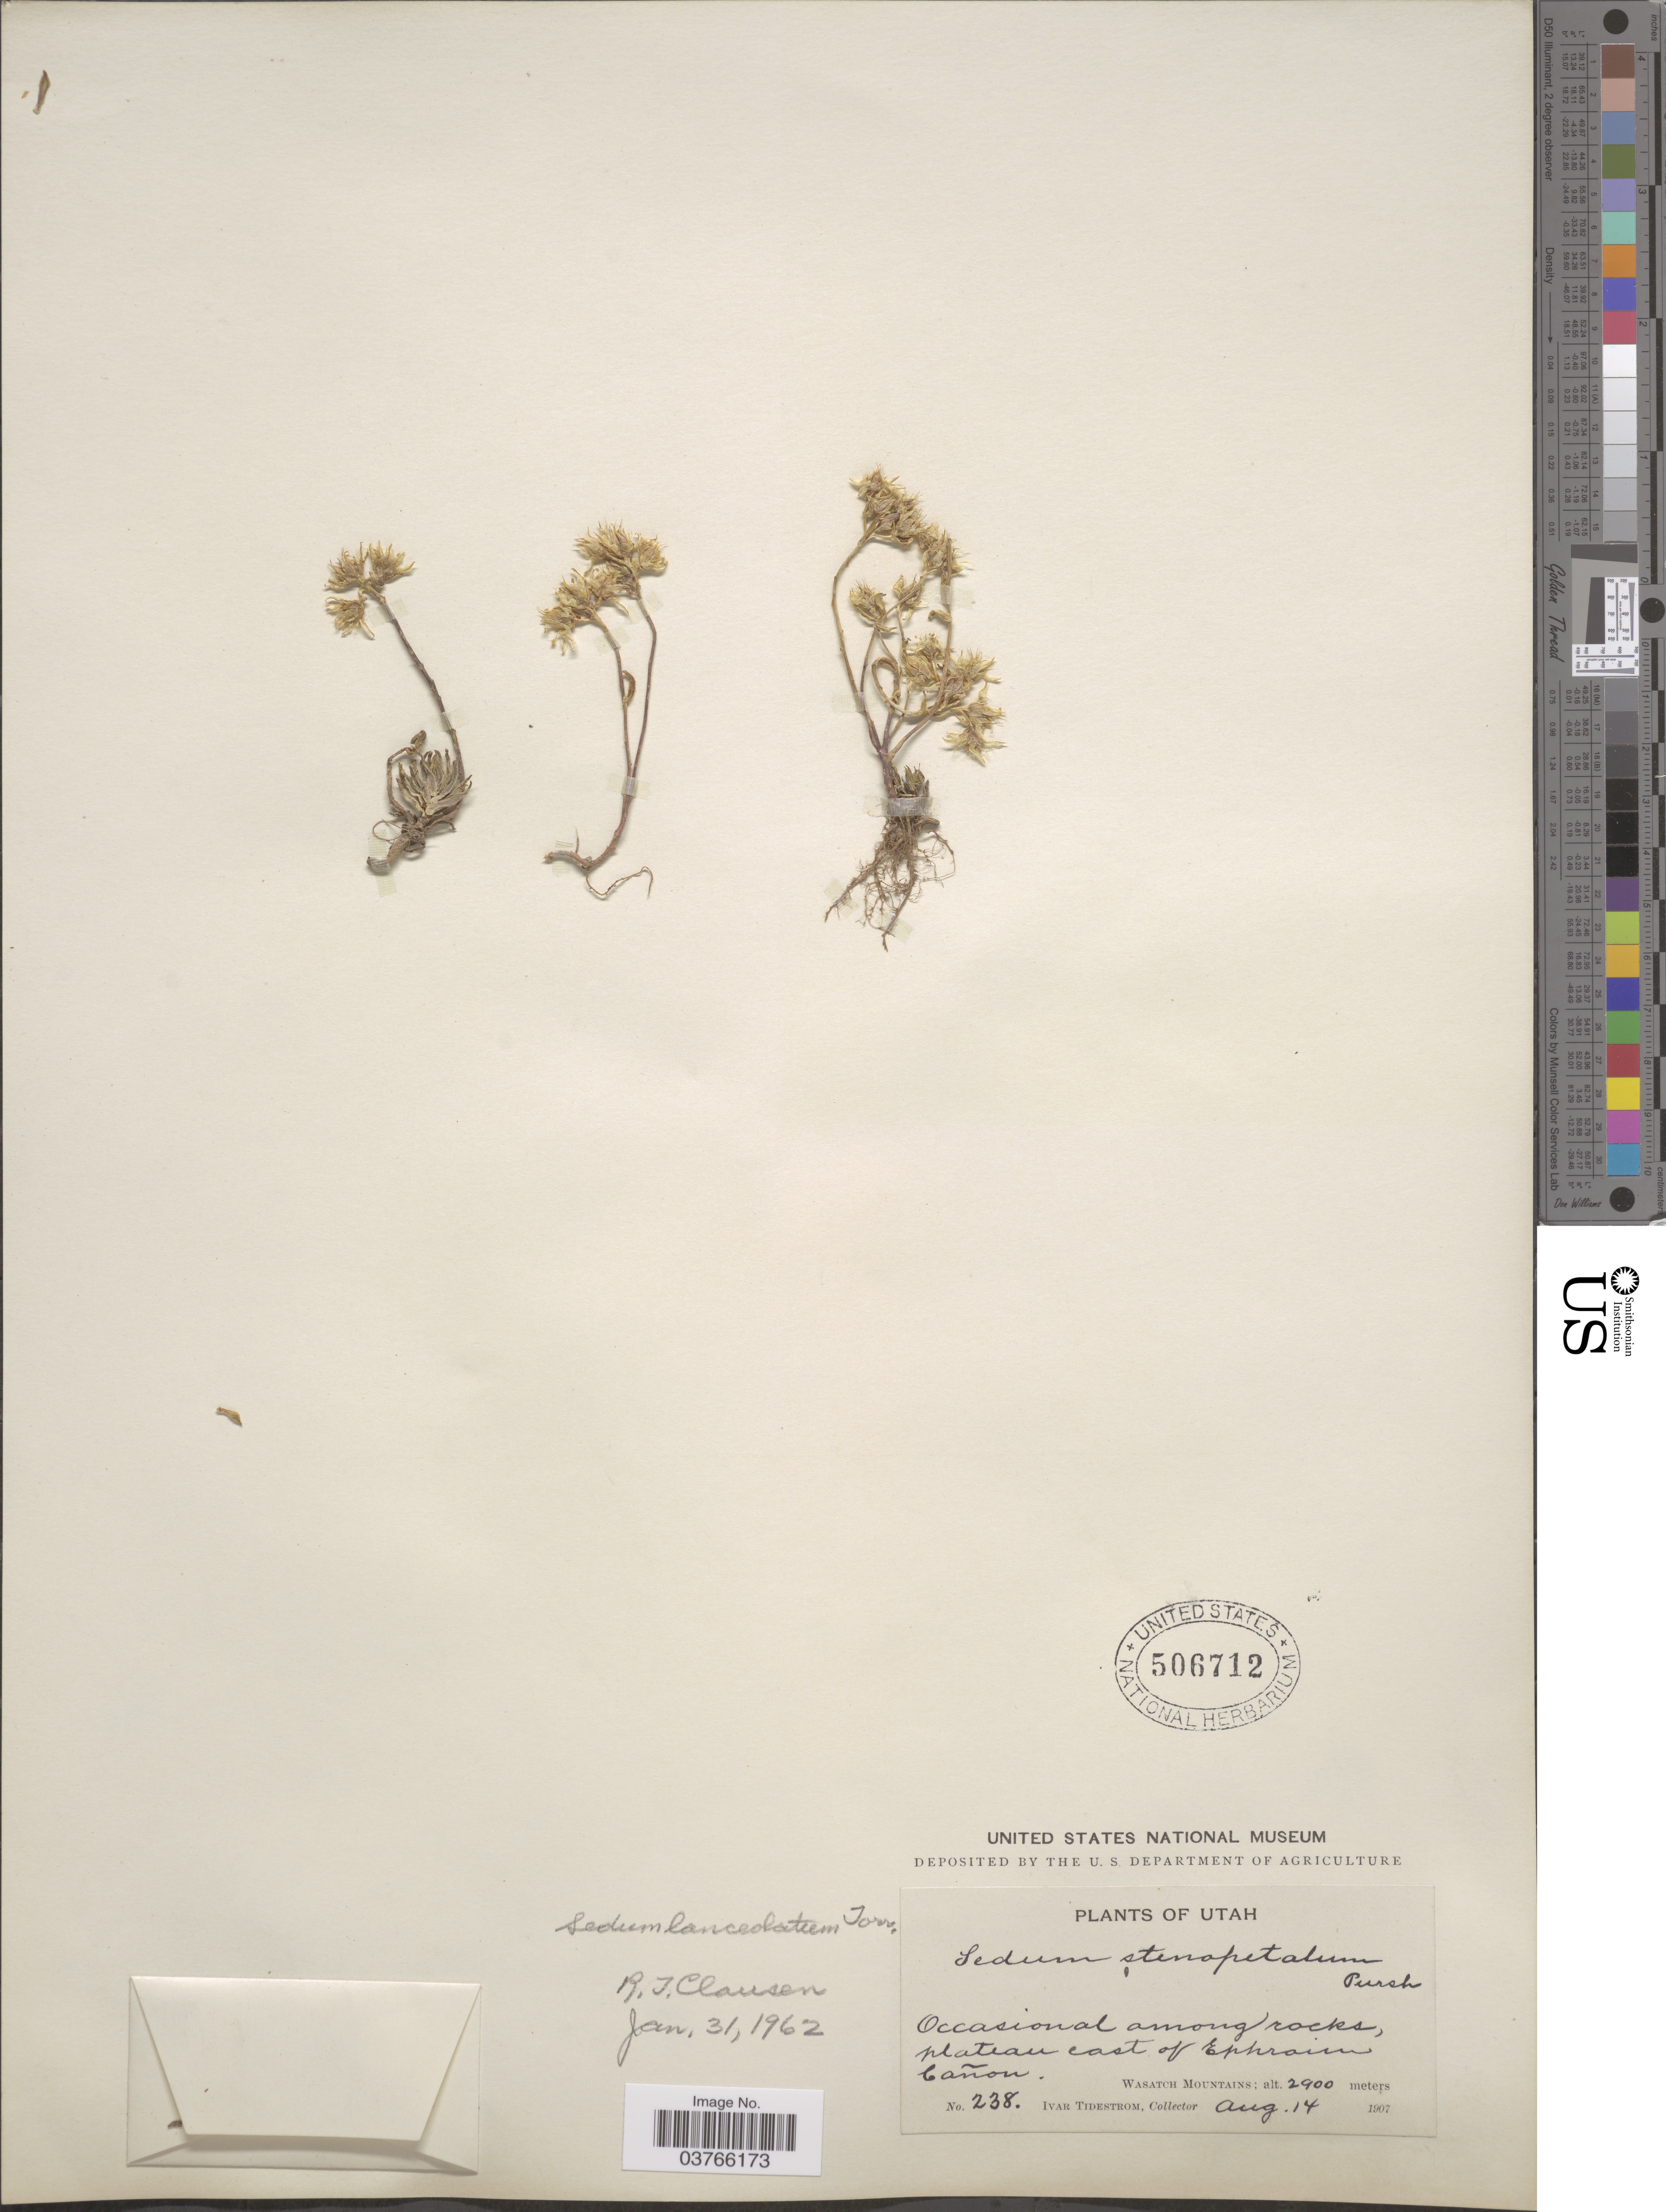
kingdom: Plantae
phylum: Tracheophyta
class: Magnoliopsida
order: Saxifragales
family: Crassulaceae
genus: Sedum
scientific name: Sedum lanceolatum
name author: Torr.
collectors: I. F. Tidestrom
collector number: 238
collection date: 1907-08-14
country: United States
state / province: Utah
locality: Occasional among rocks, plateau east of Ephraim Cañon. Wasatch Mountains.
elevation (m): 2900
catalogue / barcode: US 506712